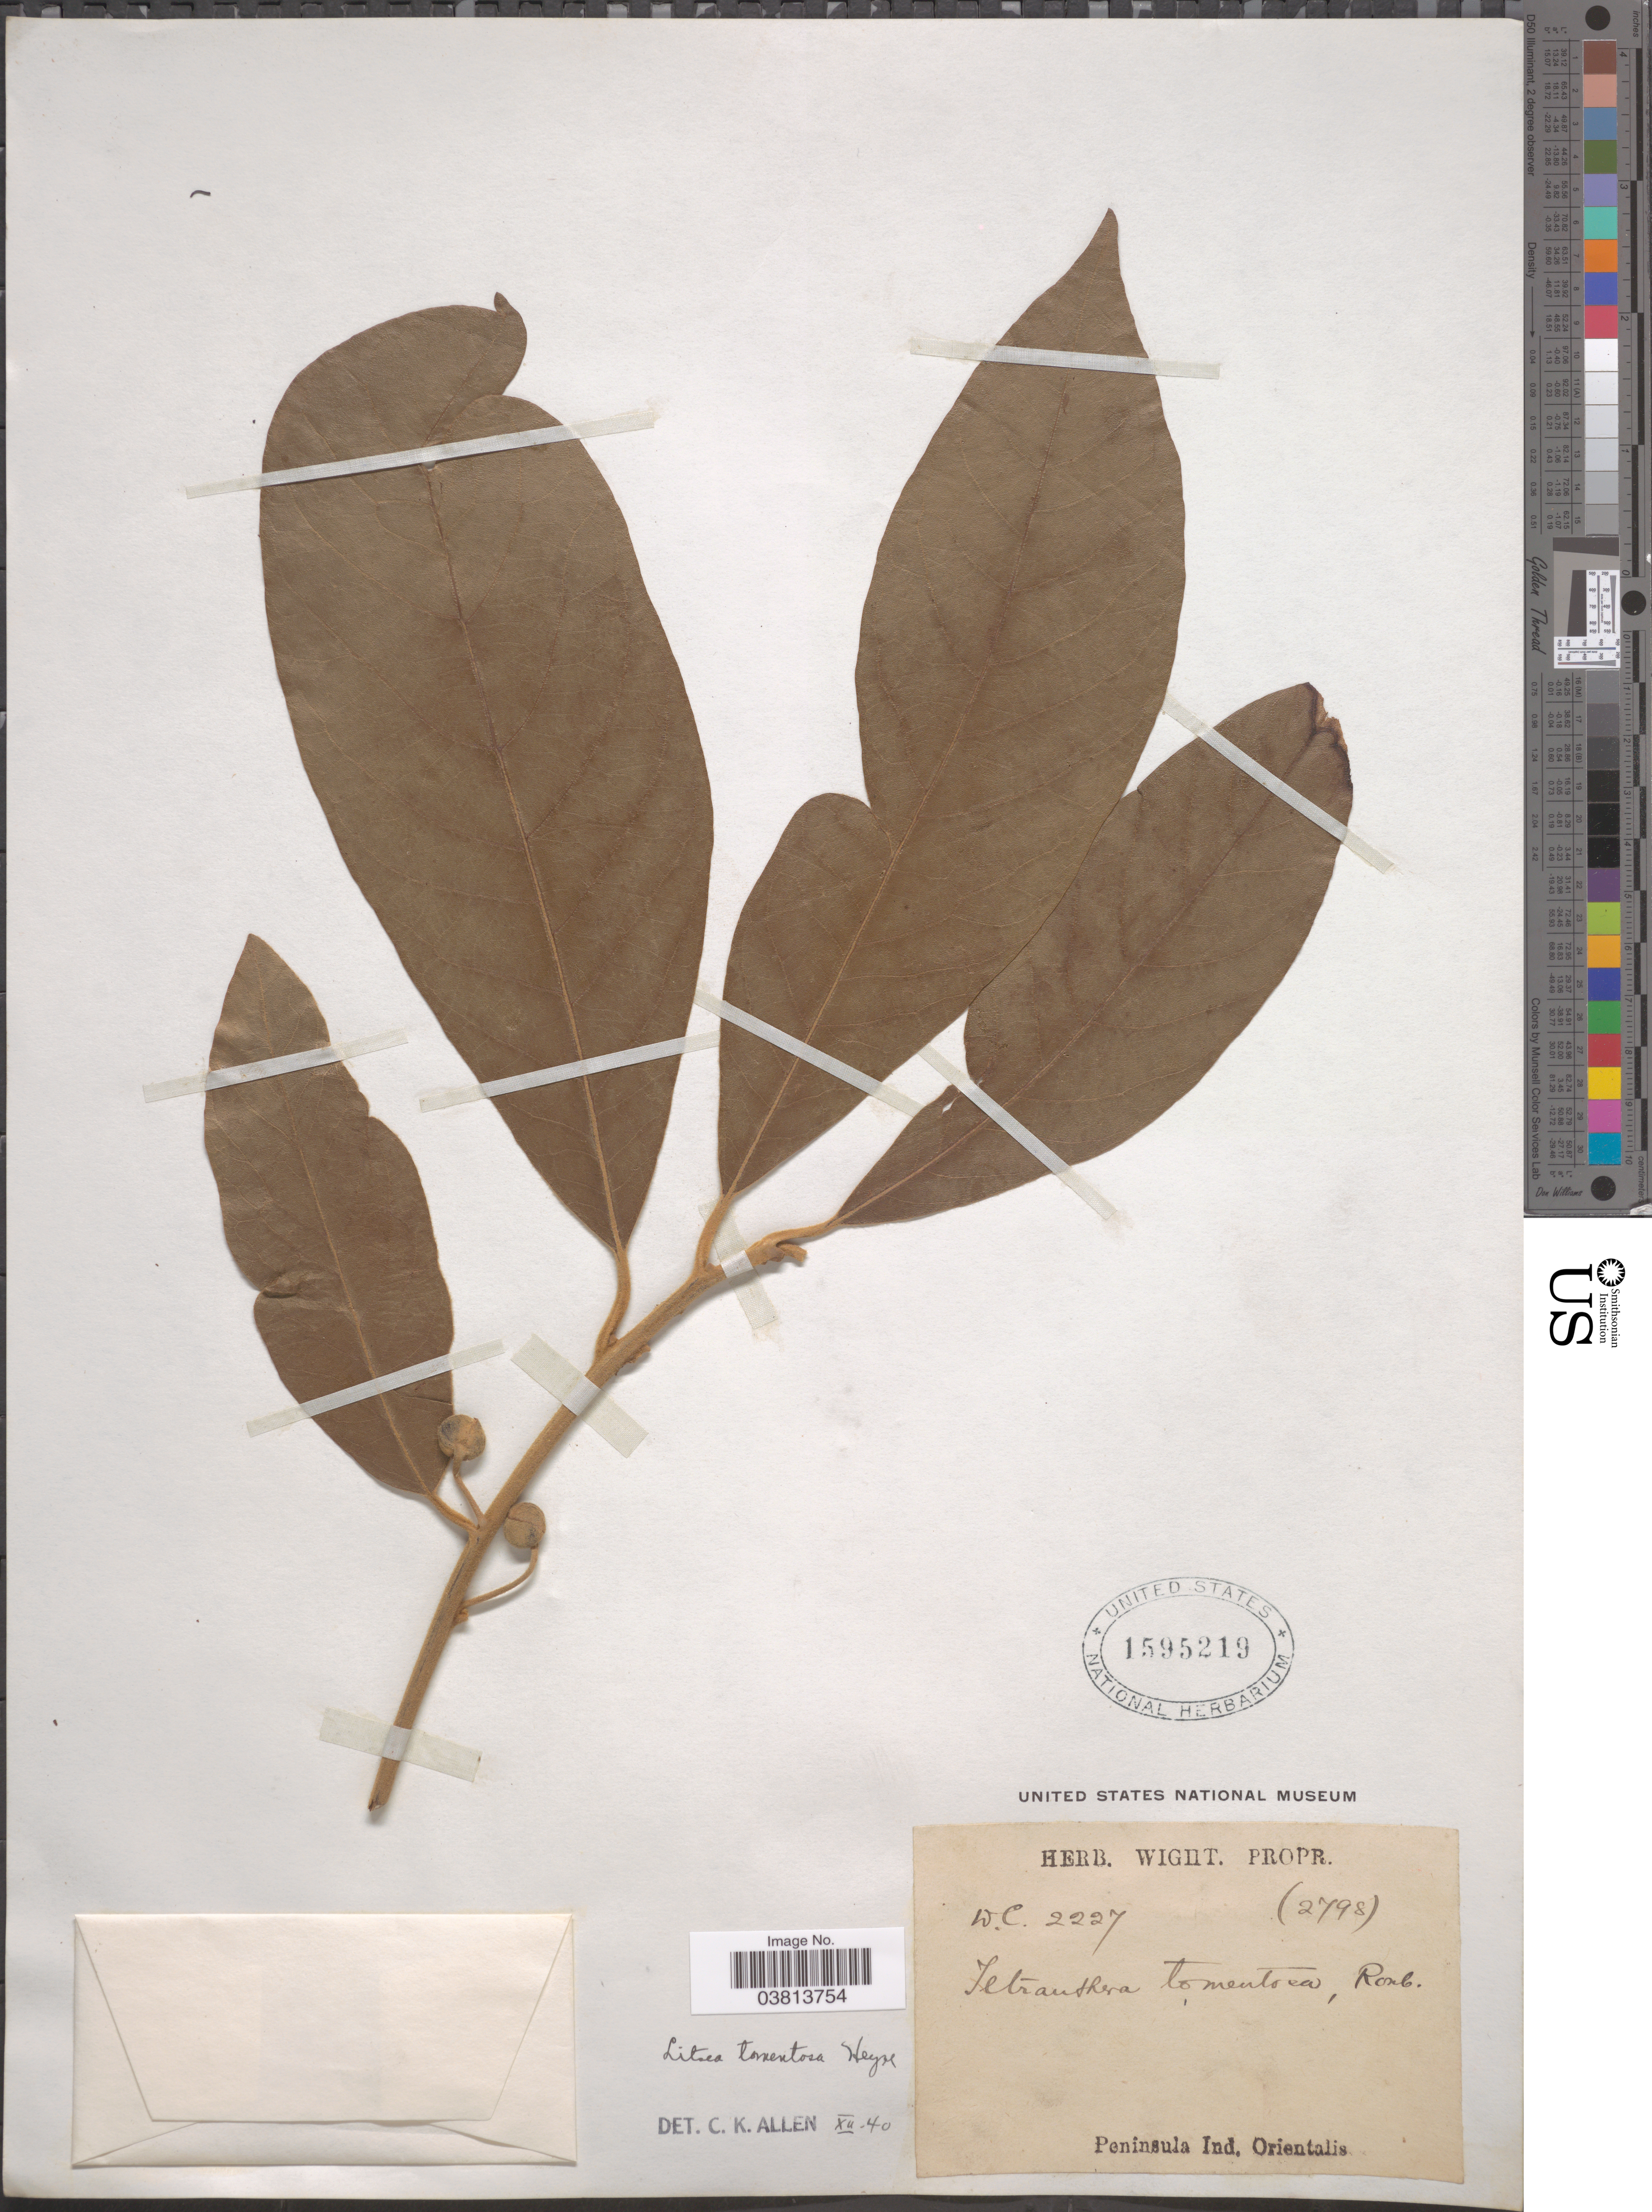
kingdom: Plantae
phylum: Tracheophyta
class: Magnoliopsida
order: Laurales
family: Lauraceae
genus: Litsea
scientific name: Litsea tomentosa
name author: Blume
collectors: ex Herb. Wight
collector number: D.C. 2227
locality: Peninsula Ind. Orientalis.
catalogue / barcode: US 1595219